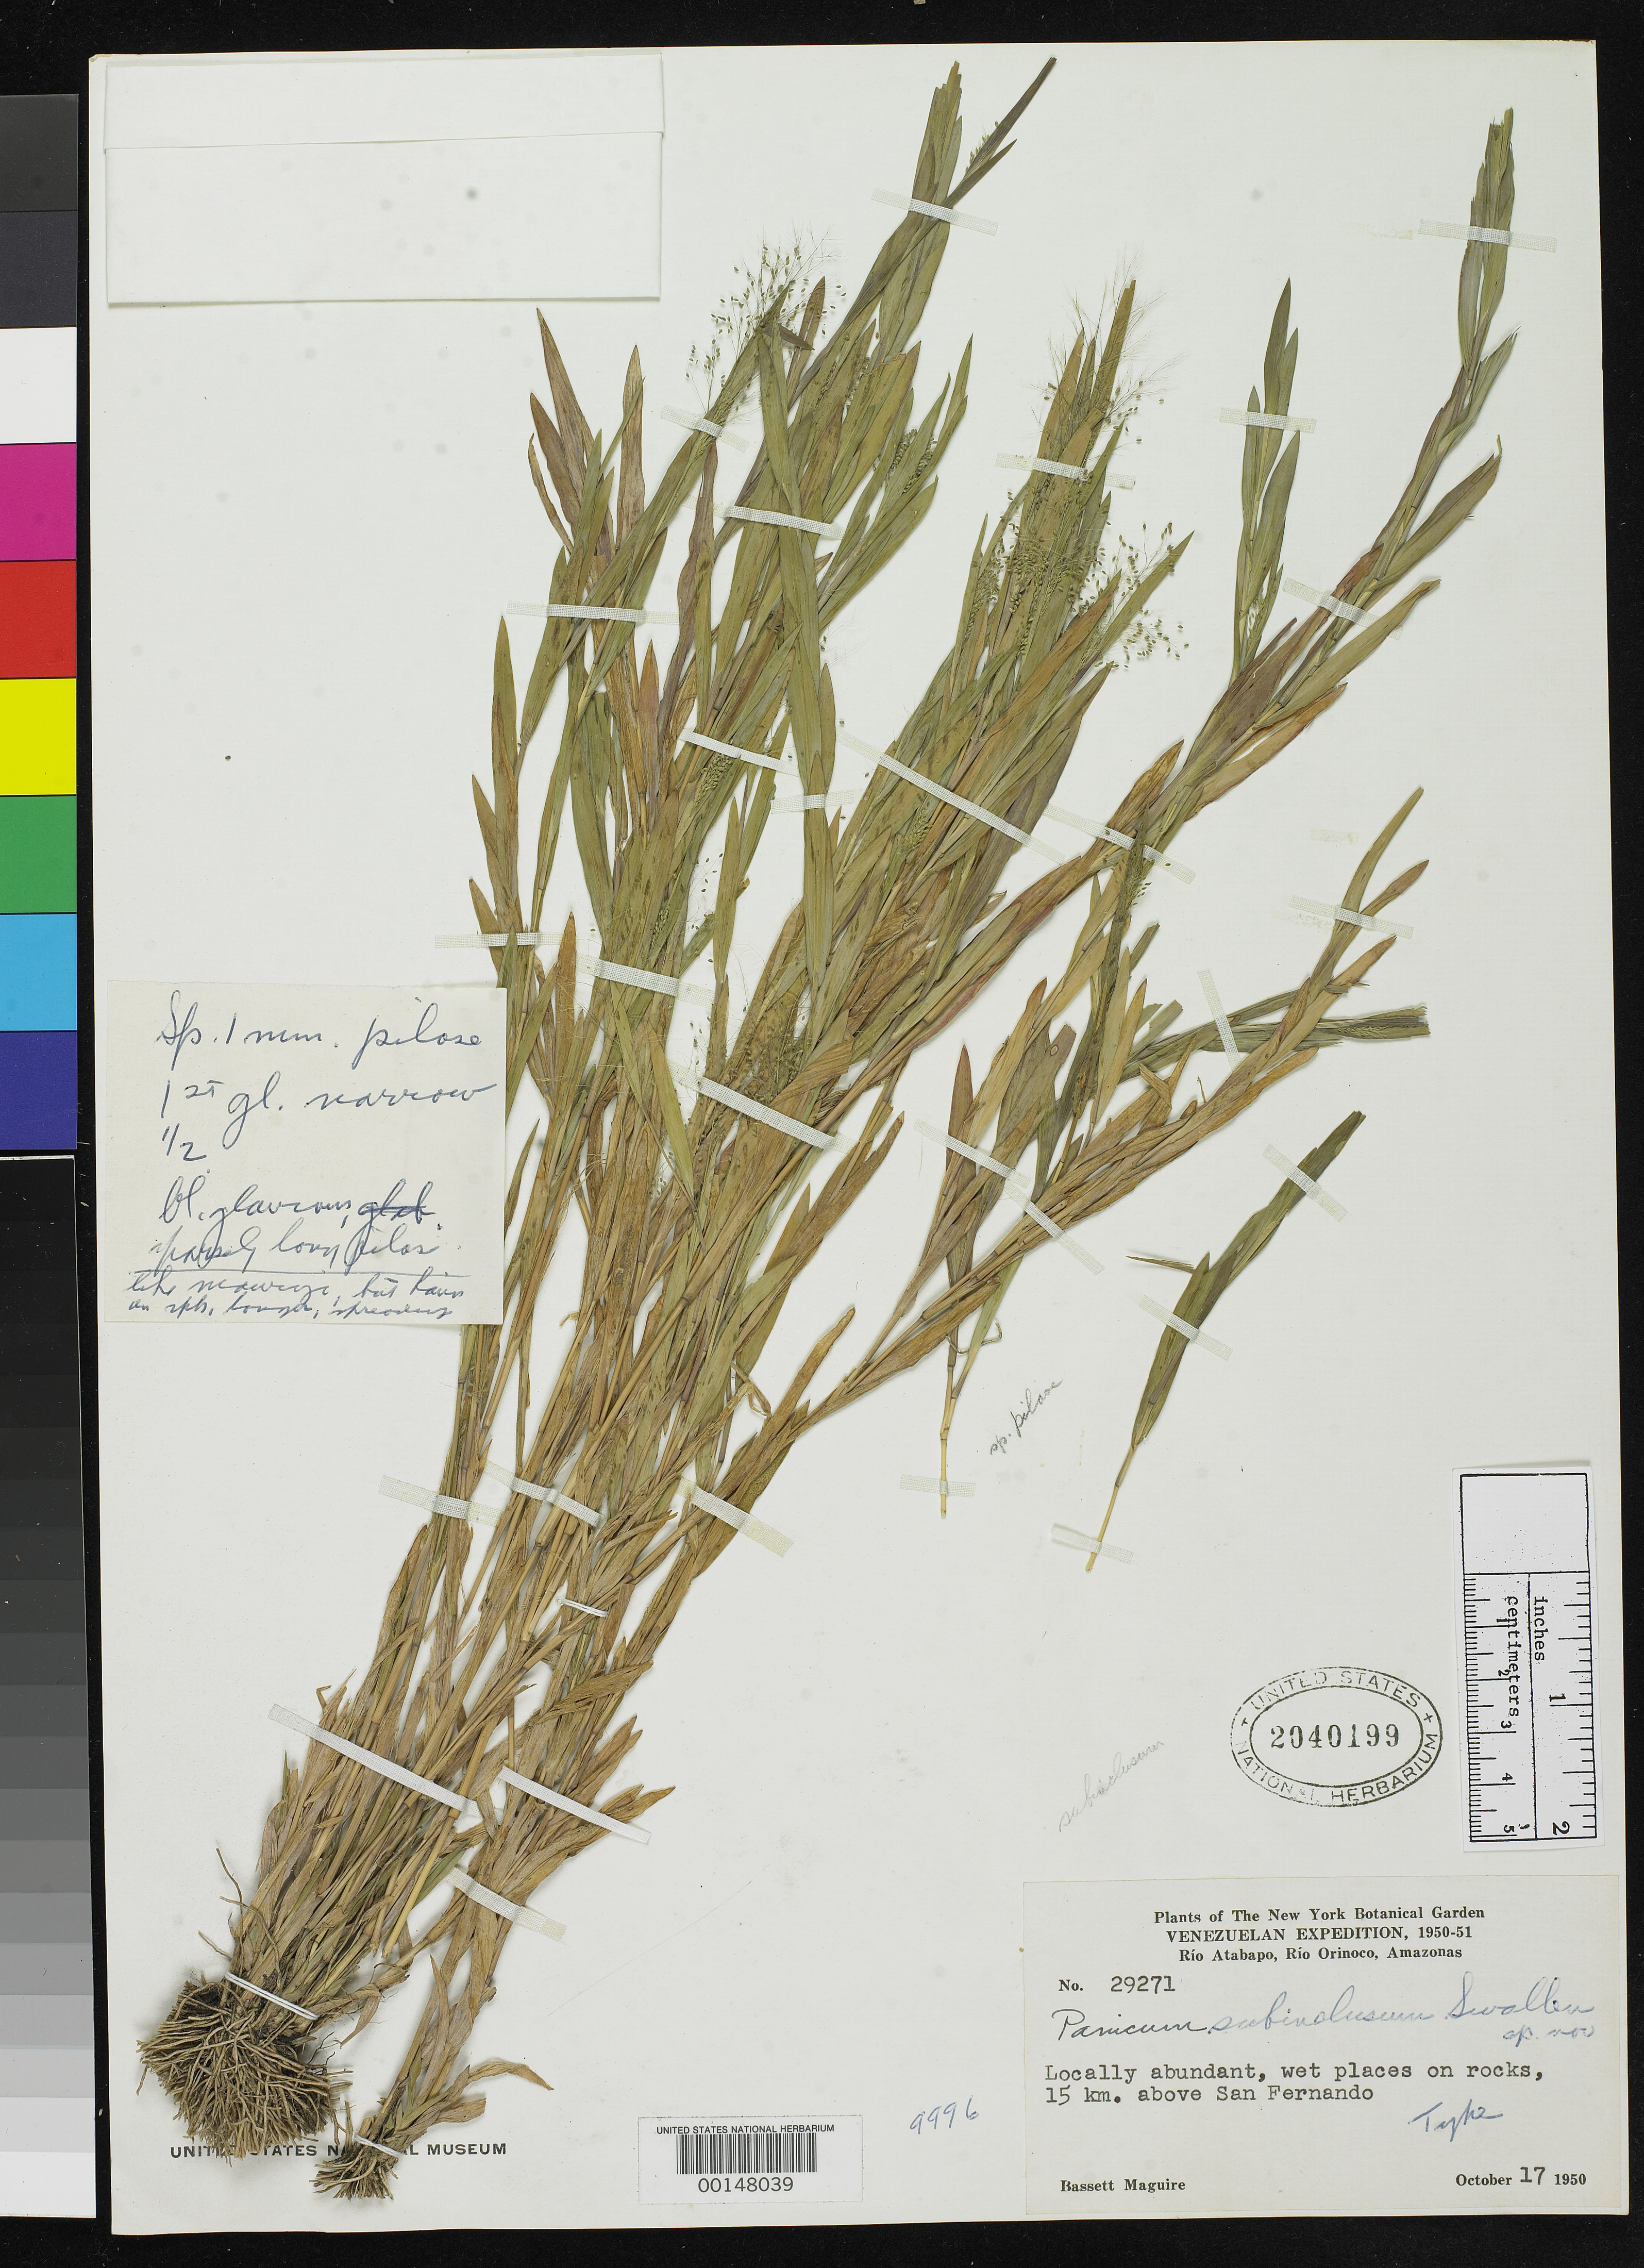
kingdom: Plantae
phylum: Tracheophyta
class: Liliopsida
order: Poales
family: Poaceae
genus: Panicum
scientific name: Panicum subinclusum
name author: Swallen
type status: Holotype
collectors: B. Maguire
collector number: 29271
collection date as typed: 17 Oct 1950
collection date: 1950-10-17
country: Venezuela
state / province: Amazonas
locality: Rio Atabapo, Rio Orinoco, above San Fernando.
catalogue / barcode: US 2040199